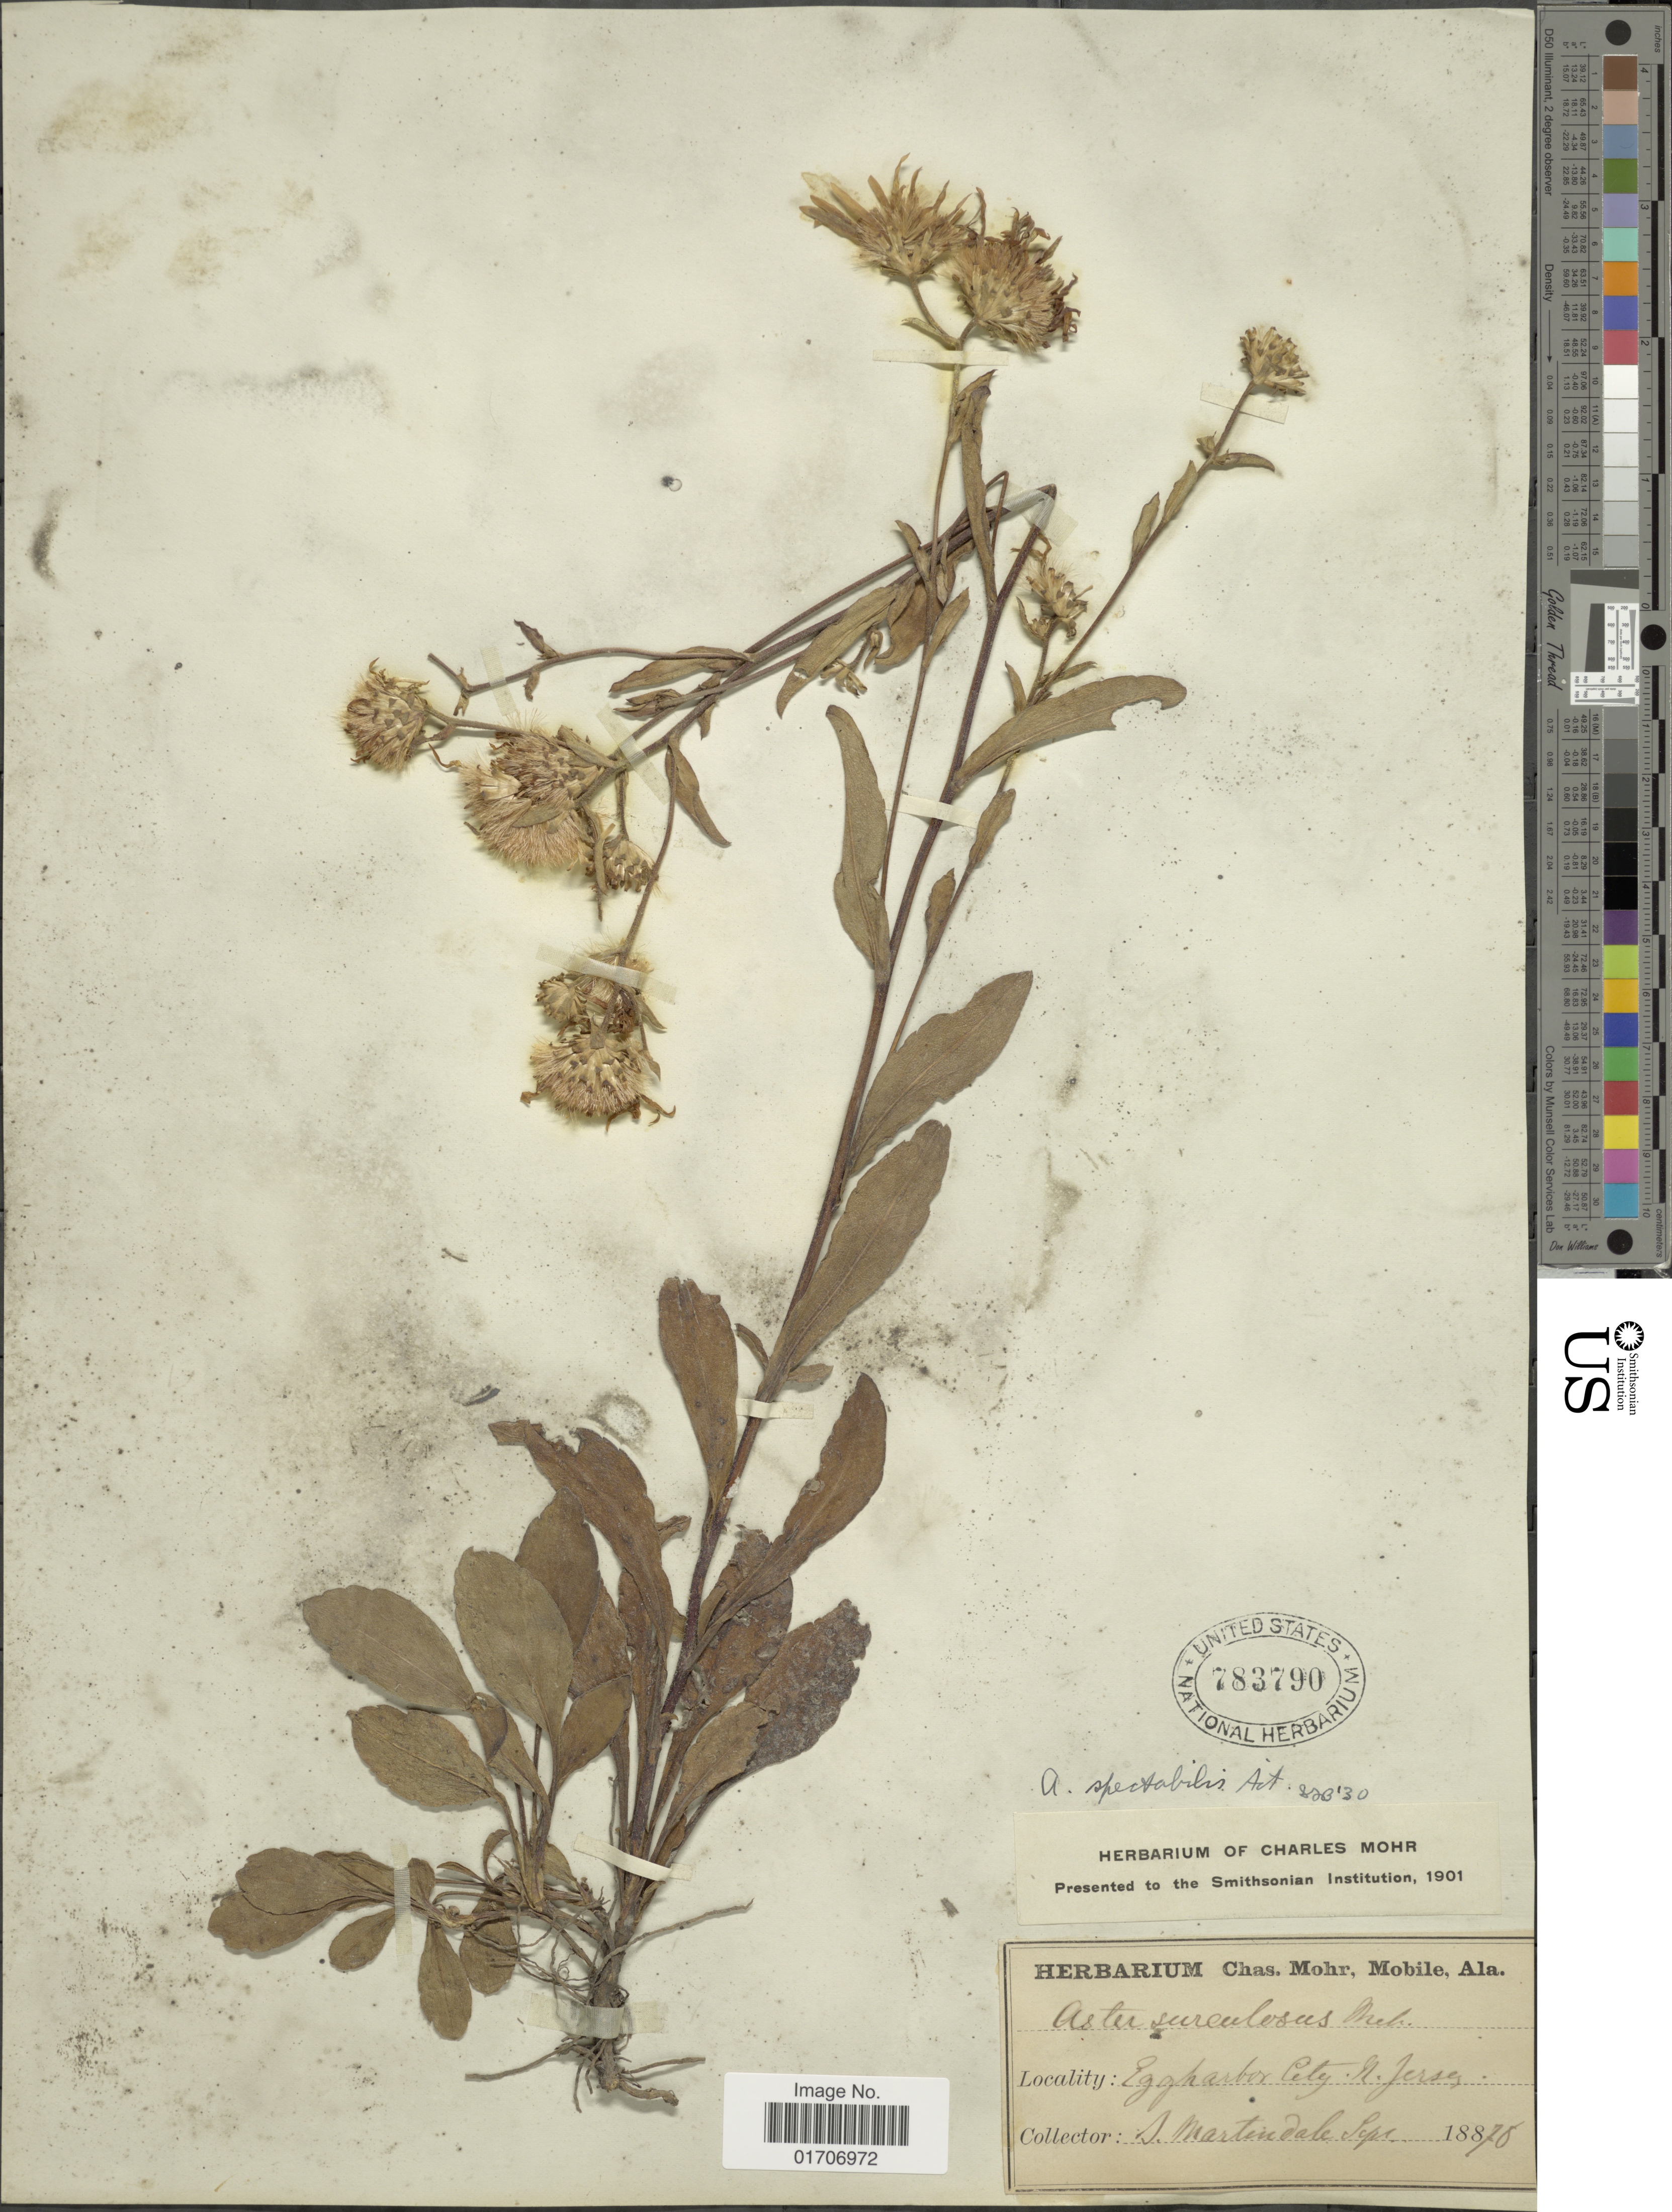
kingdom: Plantae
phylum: Tracheophyta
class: Magnoliopsida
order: Asterales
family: Asteraceae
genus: Eurybia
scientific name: Eurybia spectabilis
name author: (Aiton) G.L. Nesom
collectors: S. Martindale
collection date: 1878-09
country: United States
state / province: New Jersey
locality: Eggharbor City, N. Jersey.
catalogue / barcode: US 783790